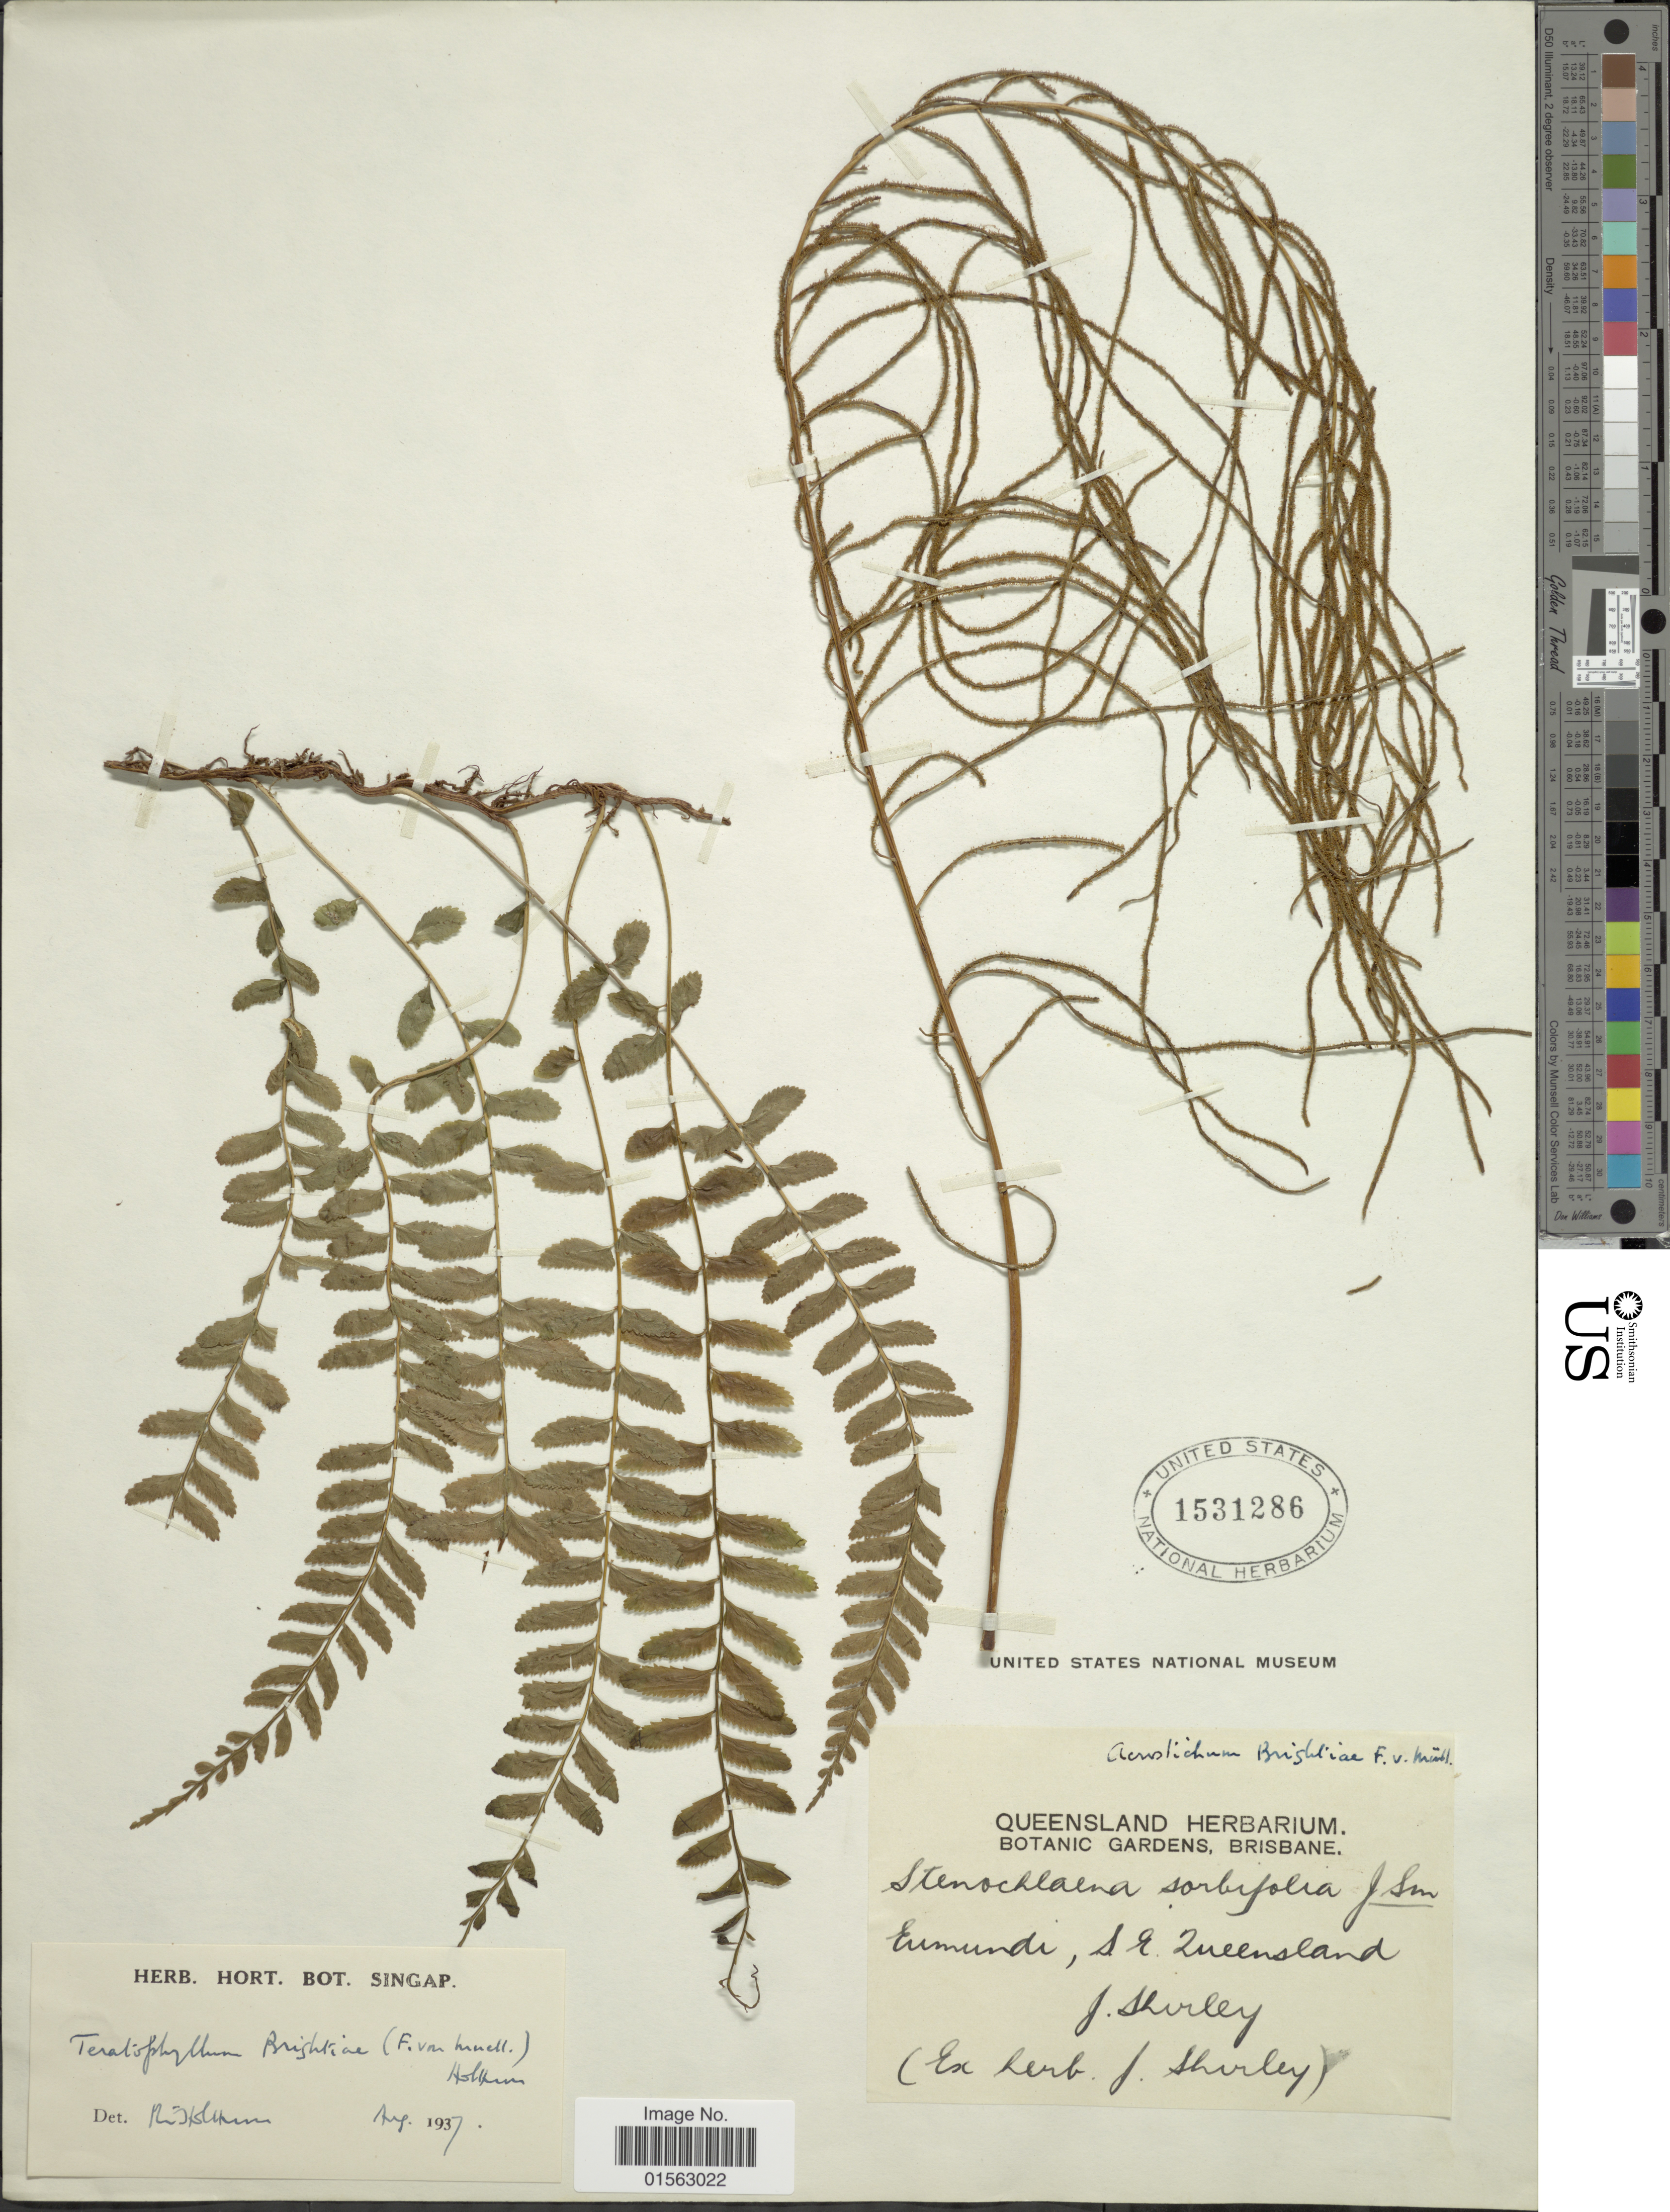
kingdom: Plantae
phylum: Tracheophyta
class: Polypodiopsida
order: Polypodiales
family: Dryopteridaceae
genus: Teratophyllum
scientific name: Teratophyllum brightiae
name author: (F. Muell.) Holttum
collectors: J. Shirley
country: Australia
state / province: Queensland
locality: Eumundi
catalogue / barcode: US 1531286